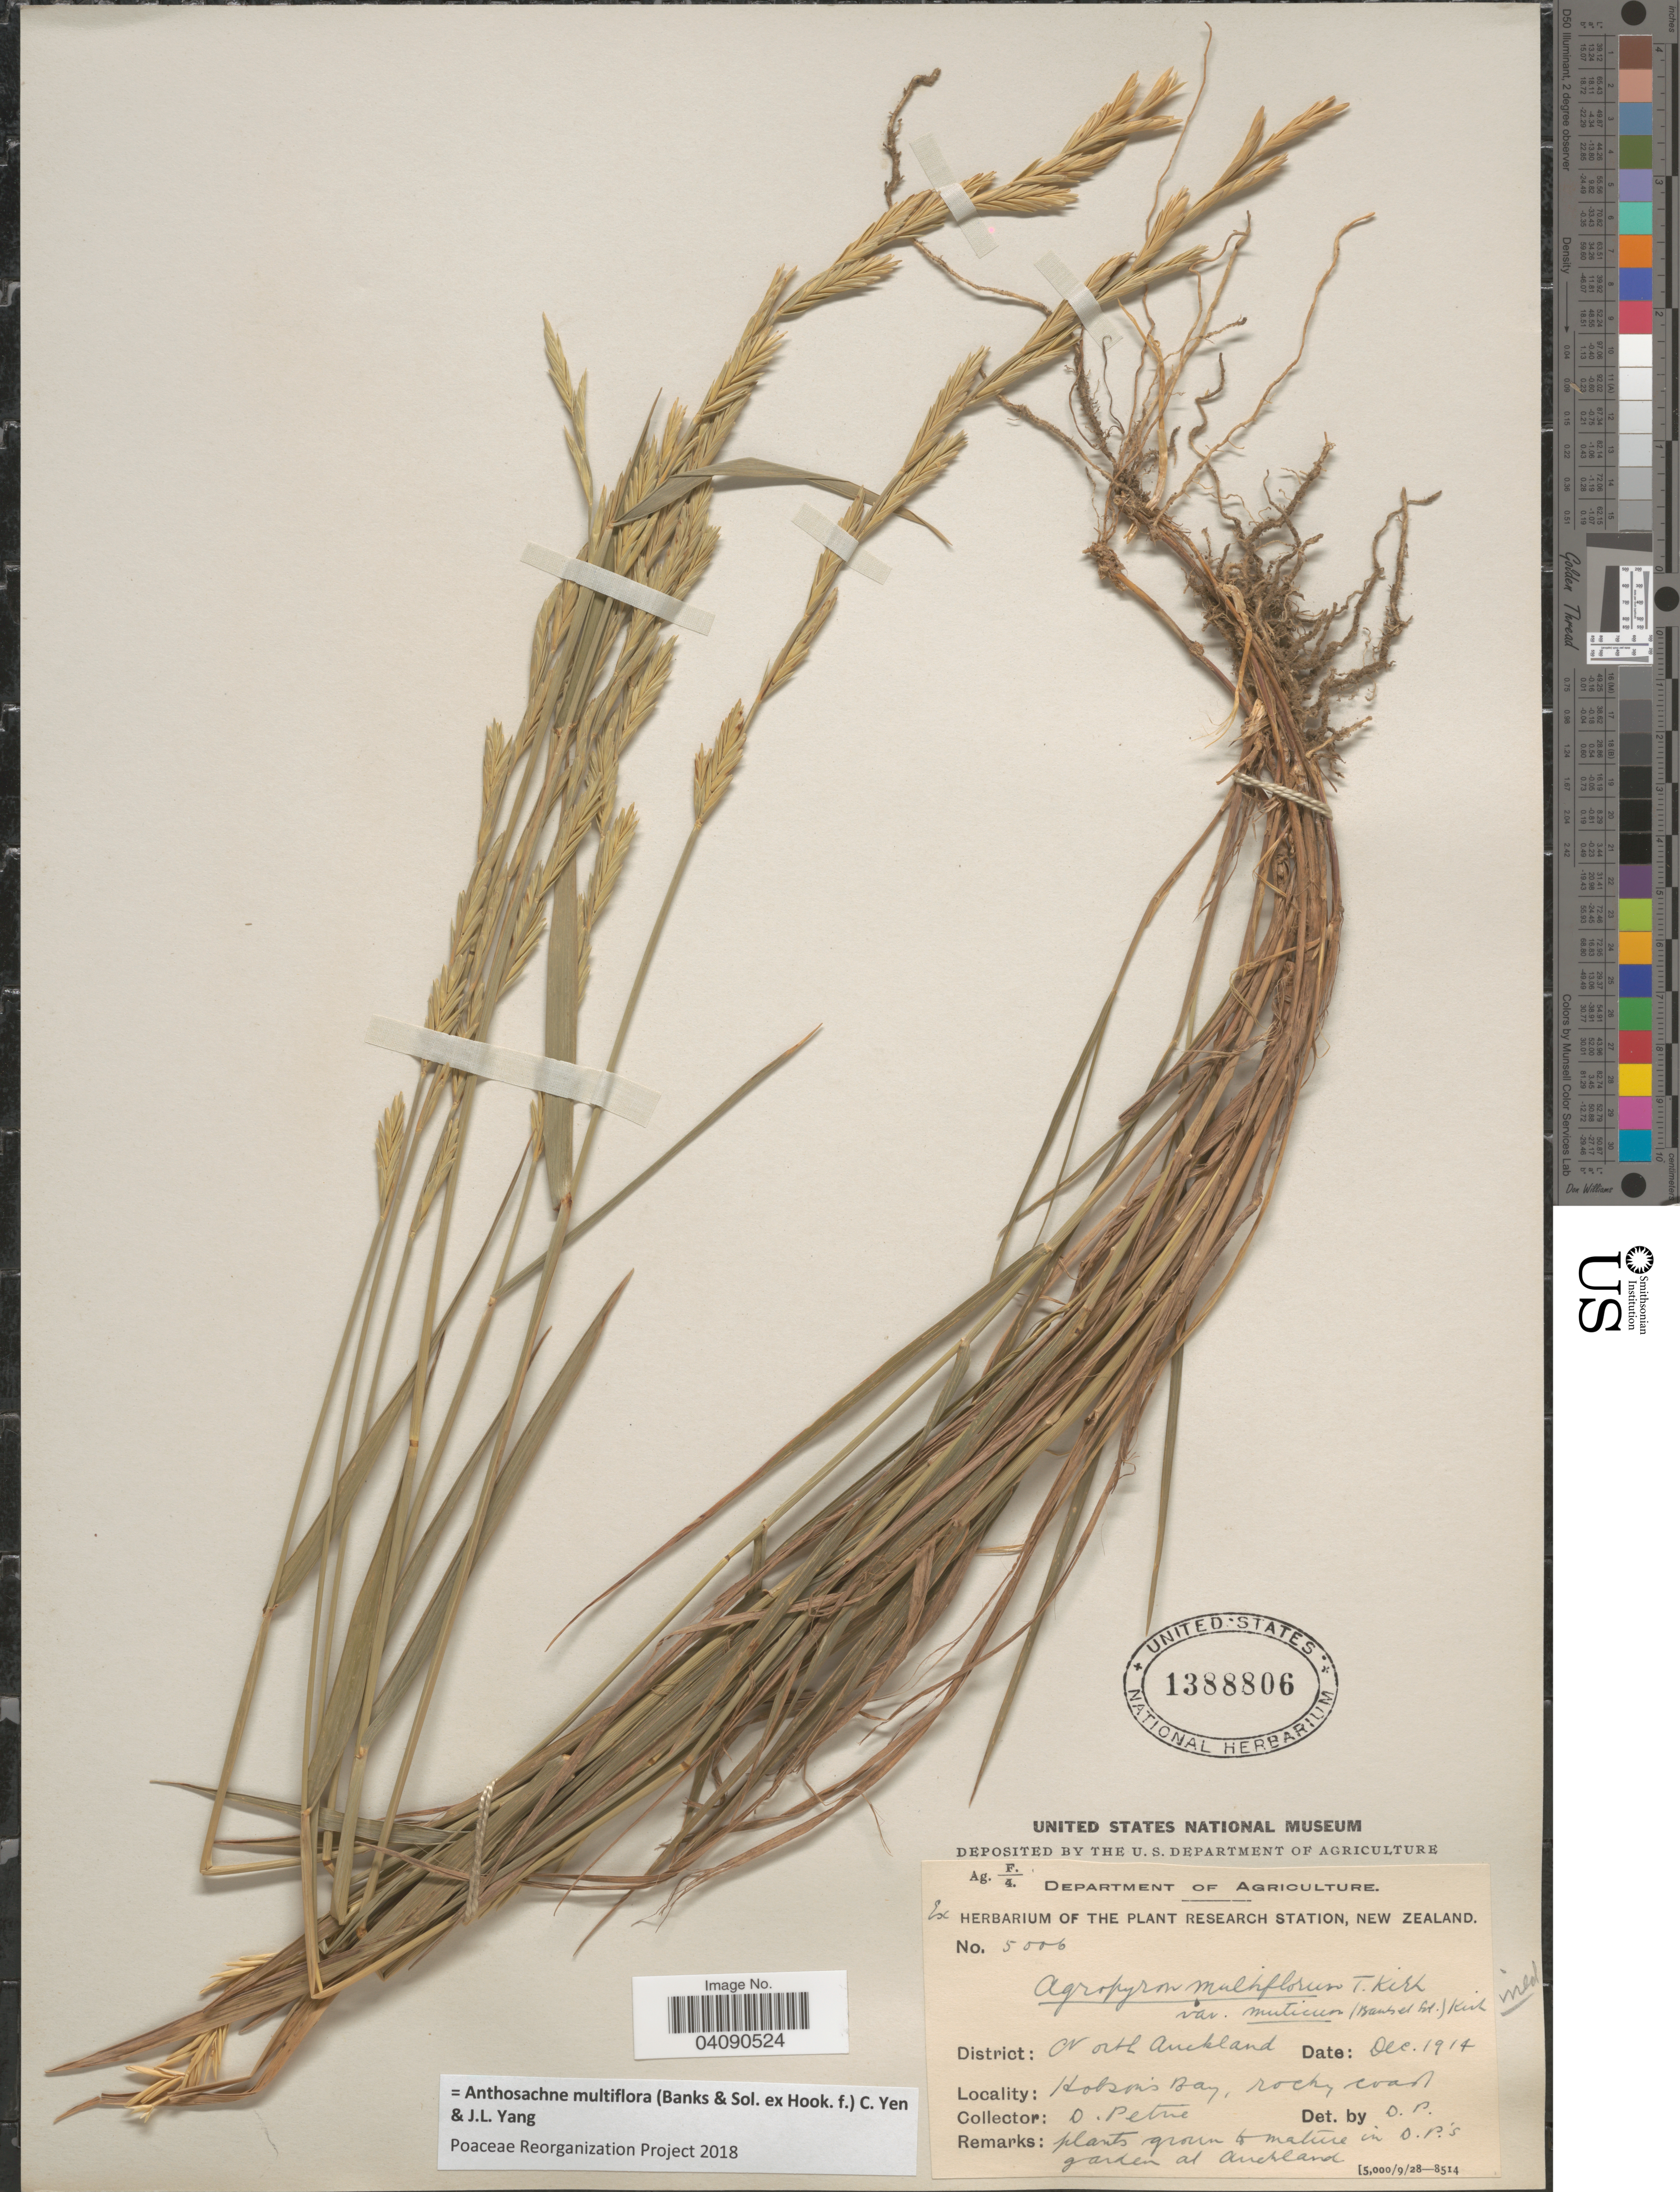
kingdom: Plantae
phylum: Tracheophyta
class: Liliopsida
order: Poales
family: Poaceae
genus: Anthosachne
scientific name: Anthosachne multiflora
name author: (Banks & Sol. ex Hook. f.) C. Yen & J.L. Yang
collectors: D. Petrie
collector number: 5006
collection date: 1914-12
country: New Zealand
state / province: Auckland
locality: District: North Auckland. In D.P.'s garden at Auckland.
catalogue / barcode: US 1388806